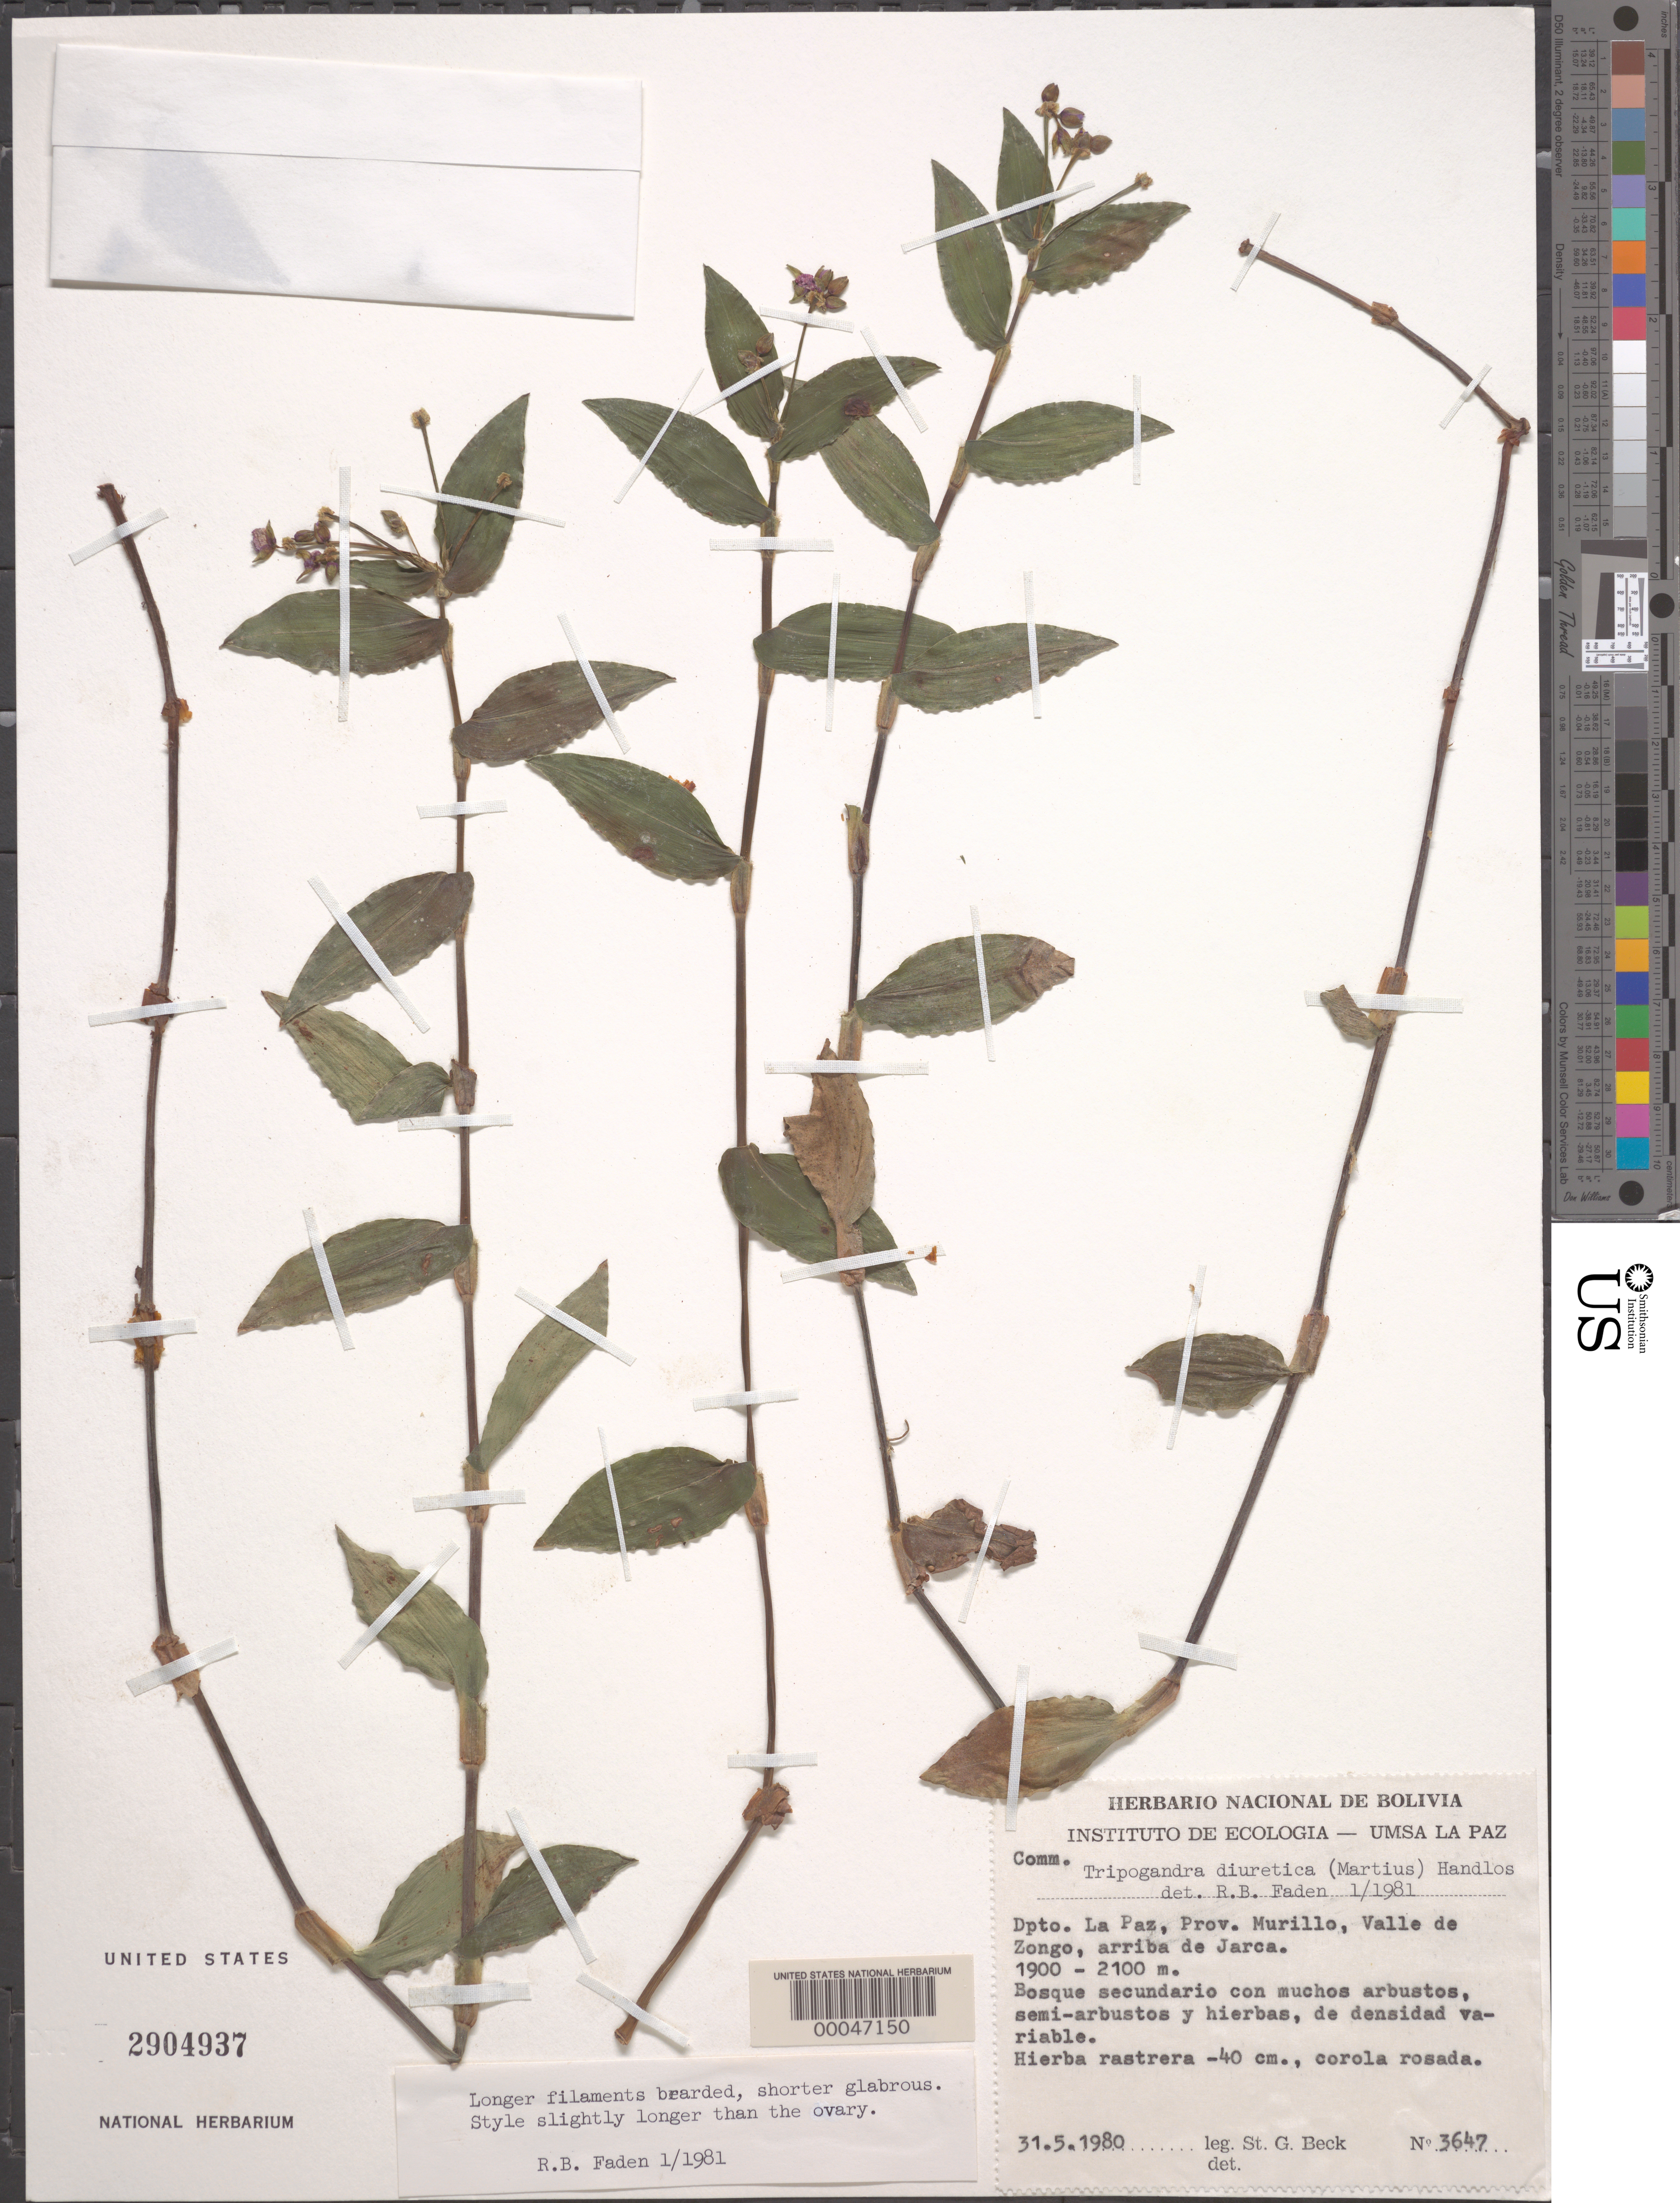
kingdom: Plantae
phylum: Tracheophyta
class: Liliopsida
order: Commelinales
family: Commelinaceae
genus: Tripogandra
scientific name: Tripogandra diuretica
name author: (Mart.) Handlos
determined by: Faden, Robert B., (US), Smithsonian Institution - National Museum of Natural History (UNITED STATES)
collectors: S. G. Beck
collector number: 3647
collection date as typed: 31 May 1980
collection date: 1980-05-31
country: Bolivia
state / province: La Paz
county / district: Murillo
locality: Valle de Zongo.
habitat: Secondary forest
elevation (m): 1900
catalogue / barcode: US 2904937